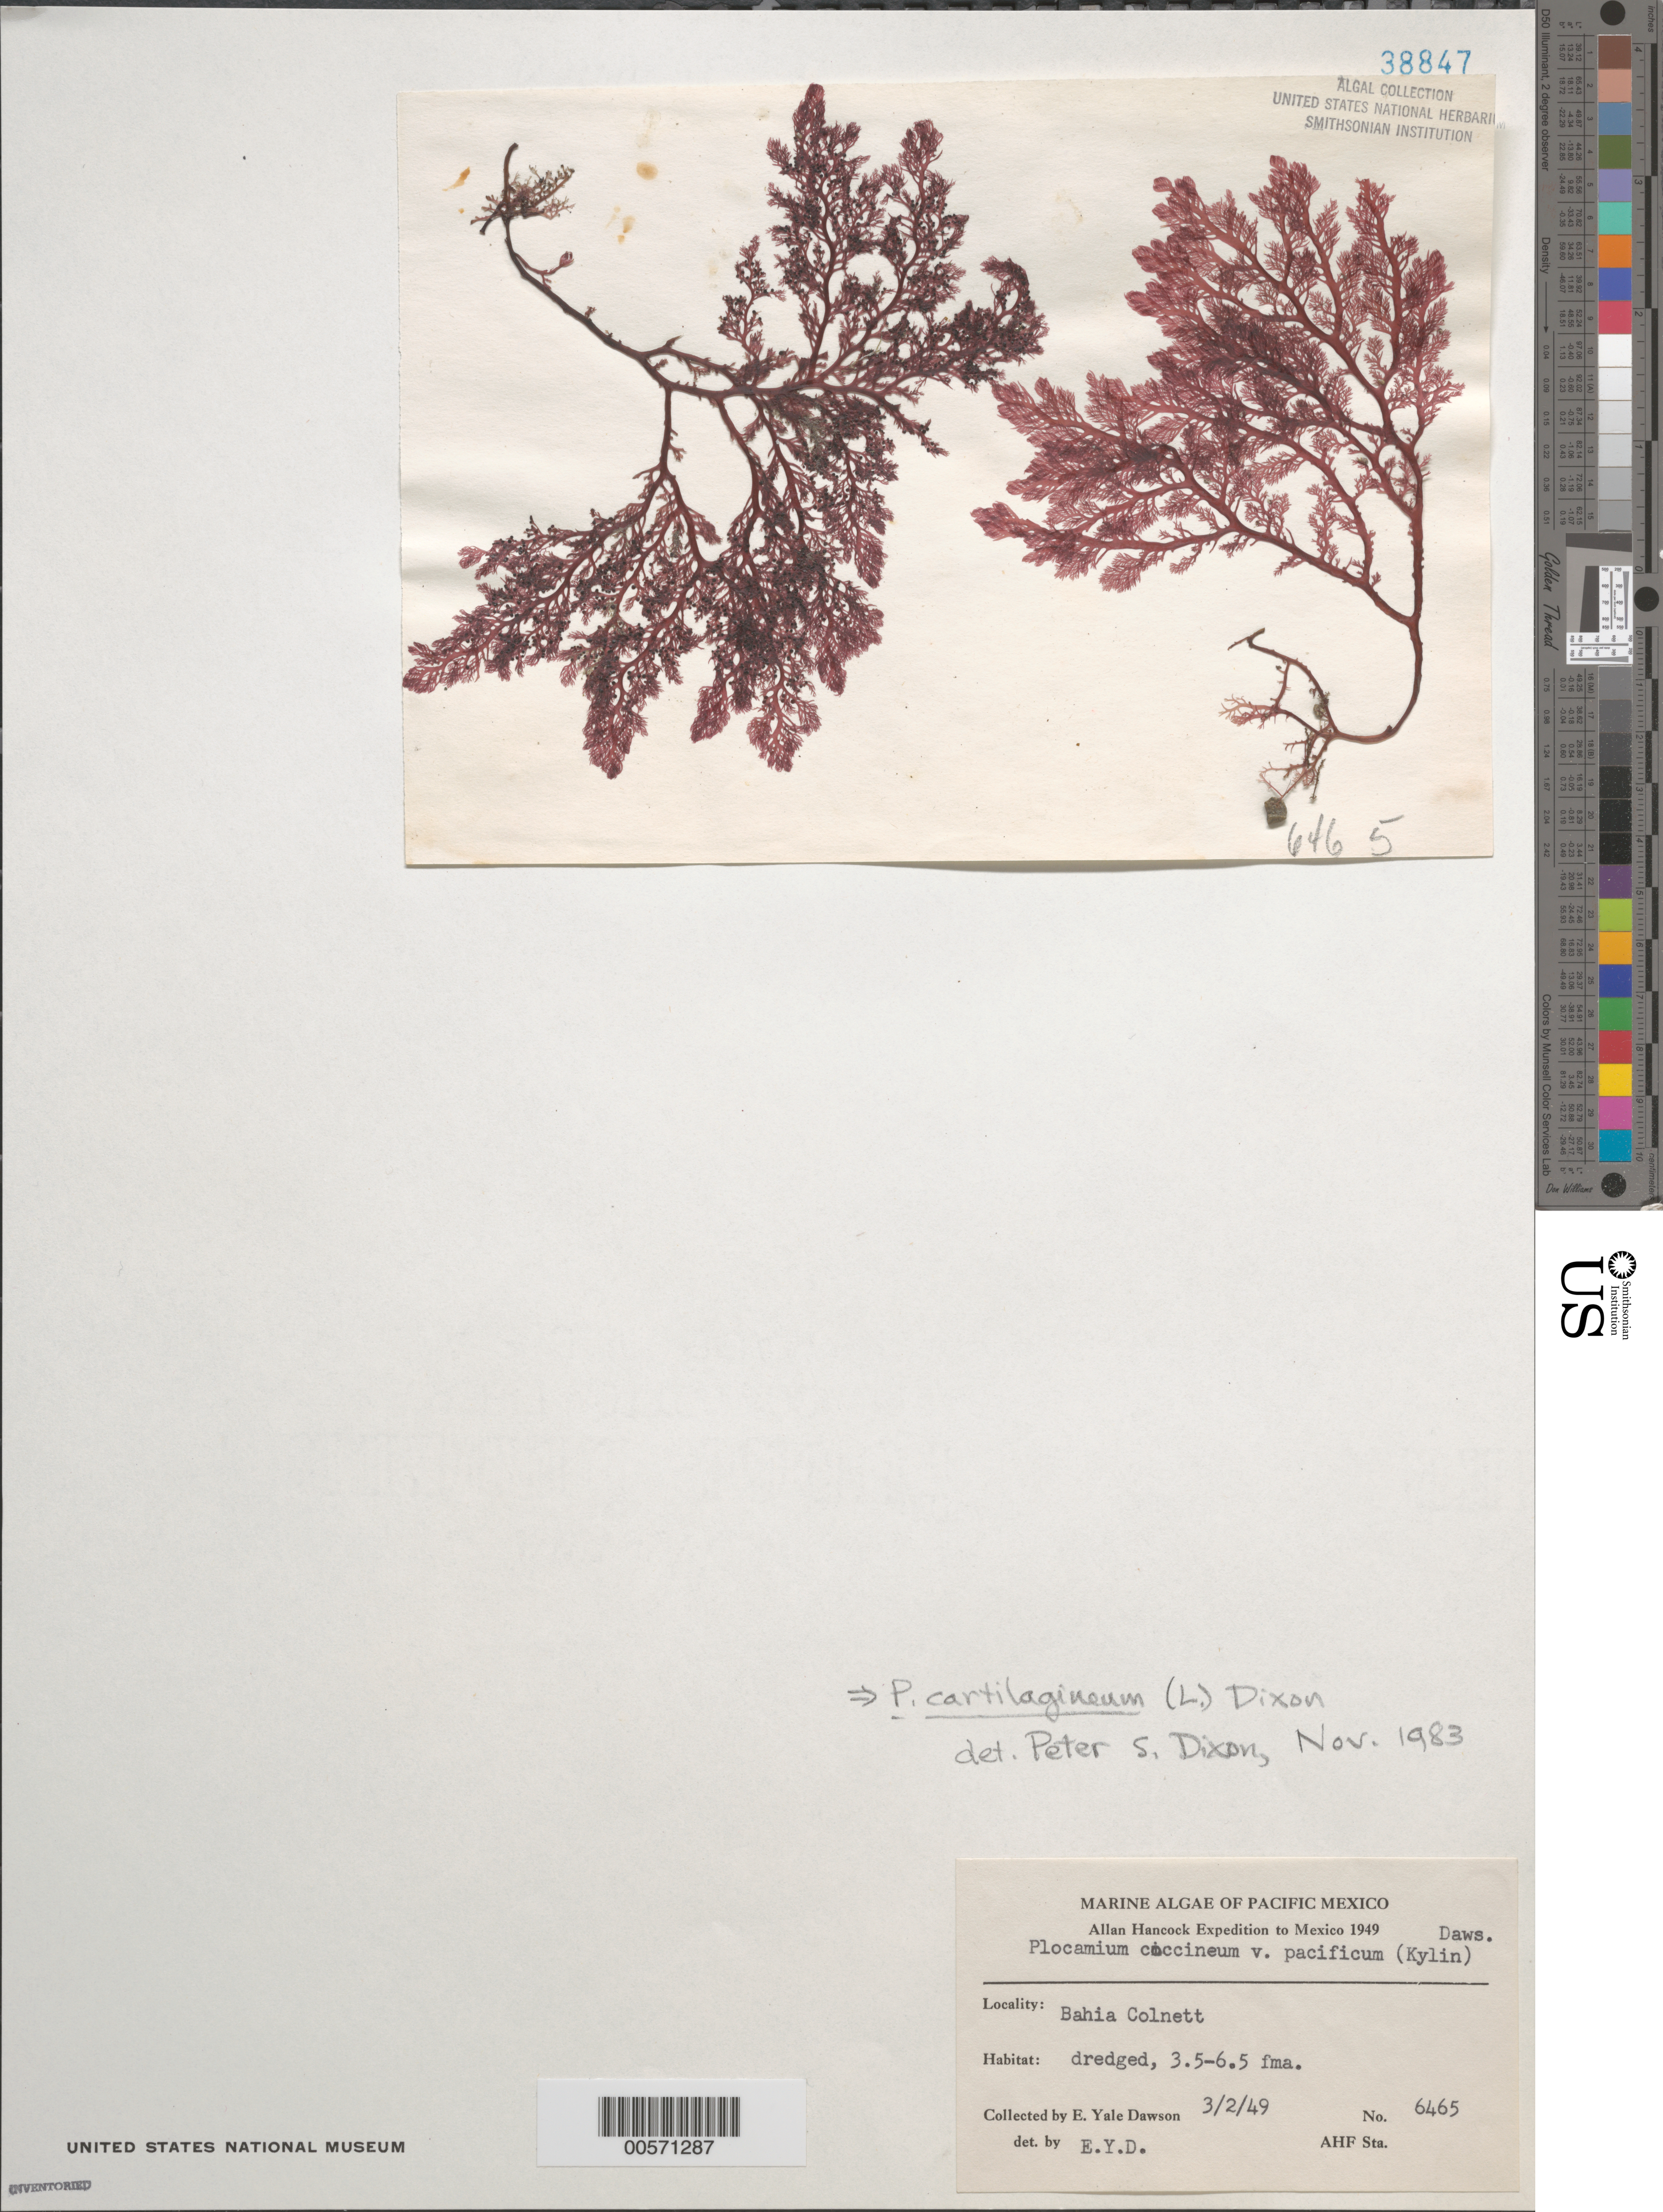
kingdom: Plantae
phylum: Rhodophyta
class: Florideophyceae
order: Plocamiales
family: Plocamiaceae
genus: Plocamium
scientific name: Plocamium cartilagineum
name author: (L.) P.S. Dixon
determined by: Dixon, P. S.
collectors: E. Y. Dawson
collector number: EYD 6465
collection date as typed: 02 Mar 1949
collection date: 1949-03-02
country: Mexico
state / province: Baja California Norte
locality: Bahia Colnett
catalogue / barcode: US 38847